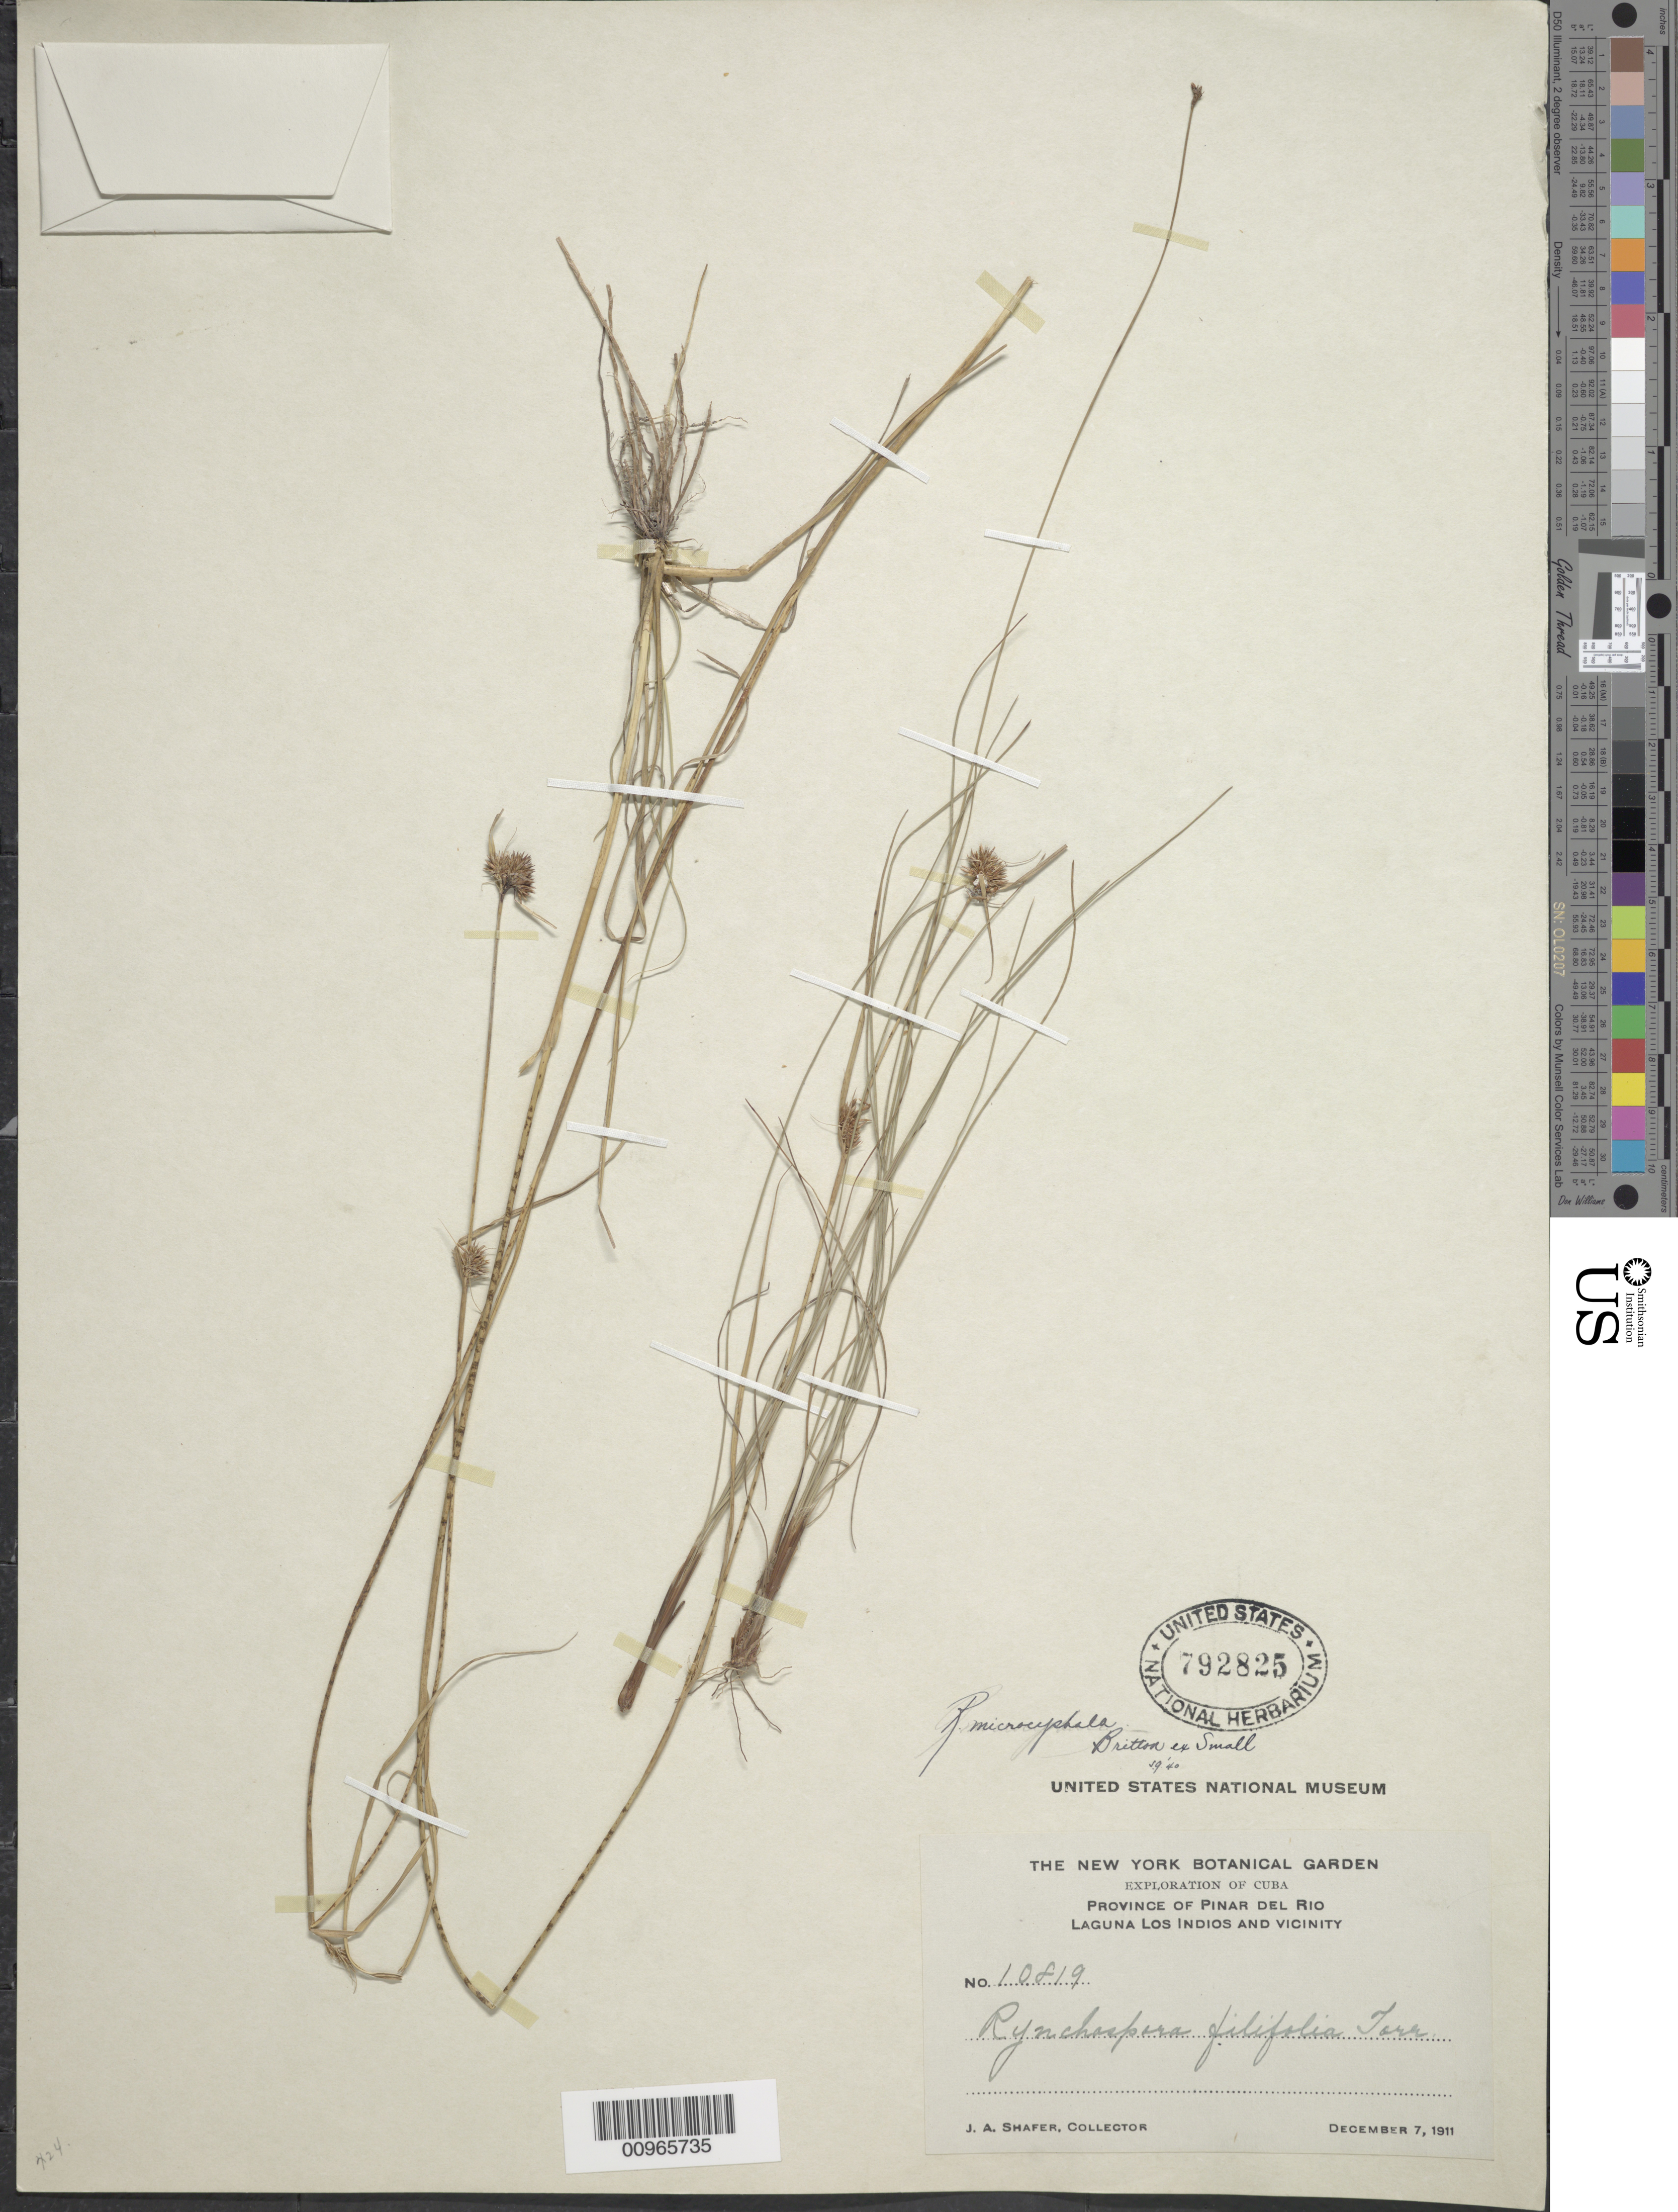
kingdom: Plantae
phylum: Tracheophyta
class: Liliopsida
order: Poales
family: Cyperaceae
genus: Rhynchospora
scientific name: Rhynchospora microcephala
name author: (Britton) Britton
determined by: Gale, S.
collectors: J. A. Shafer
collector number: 10819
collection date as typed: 07 Dec 1911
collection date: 1911-12-07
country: Cuba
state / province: Pinar del Rio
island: Cuba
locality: Laguna Los Indios and vicinity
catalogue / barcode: US 792825